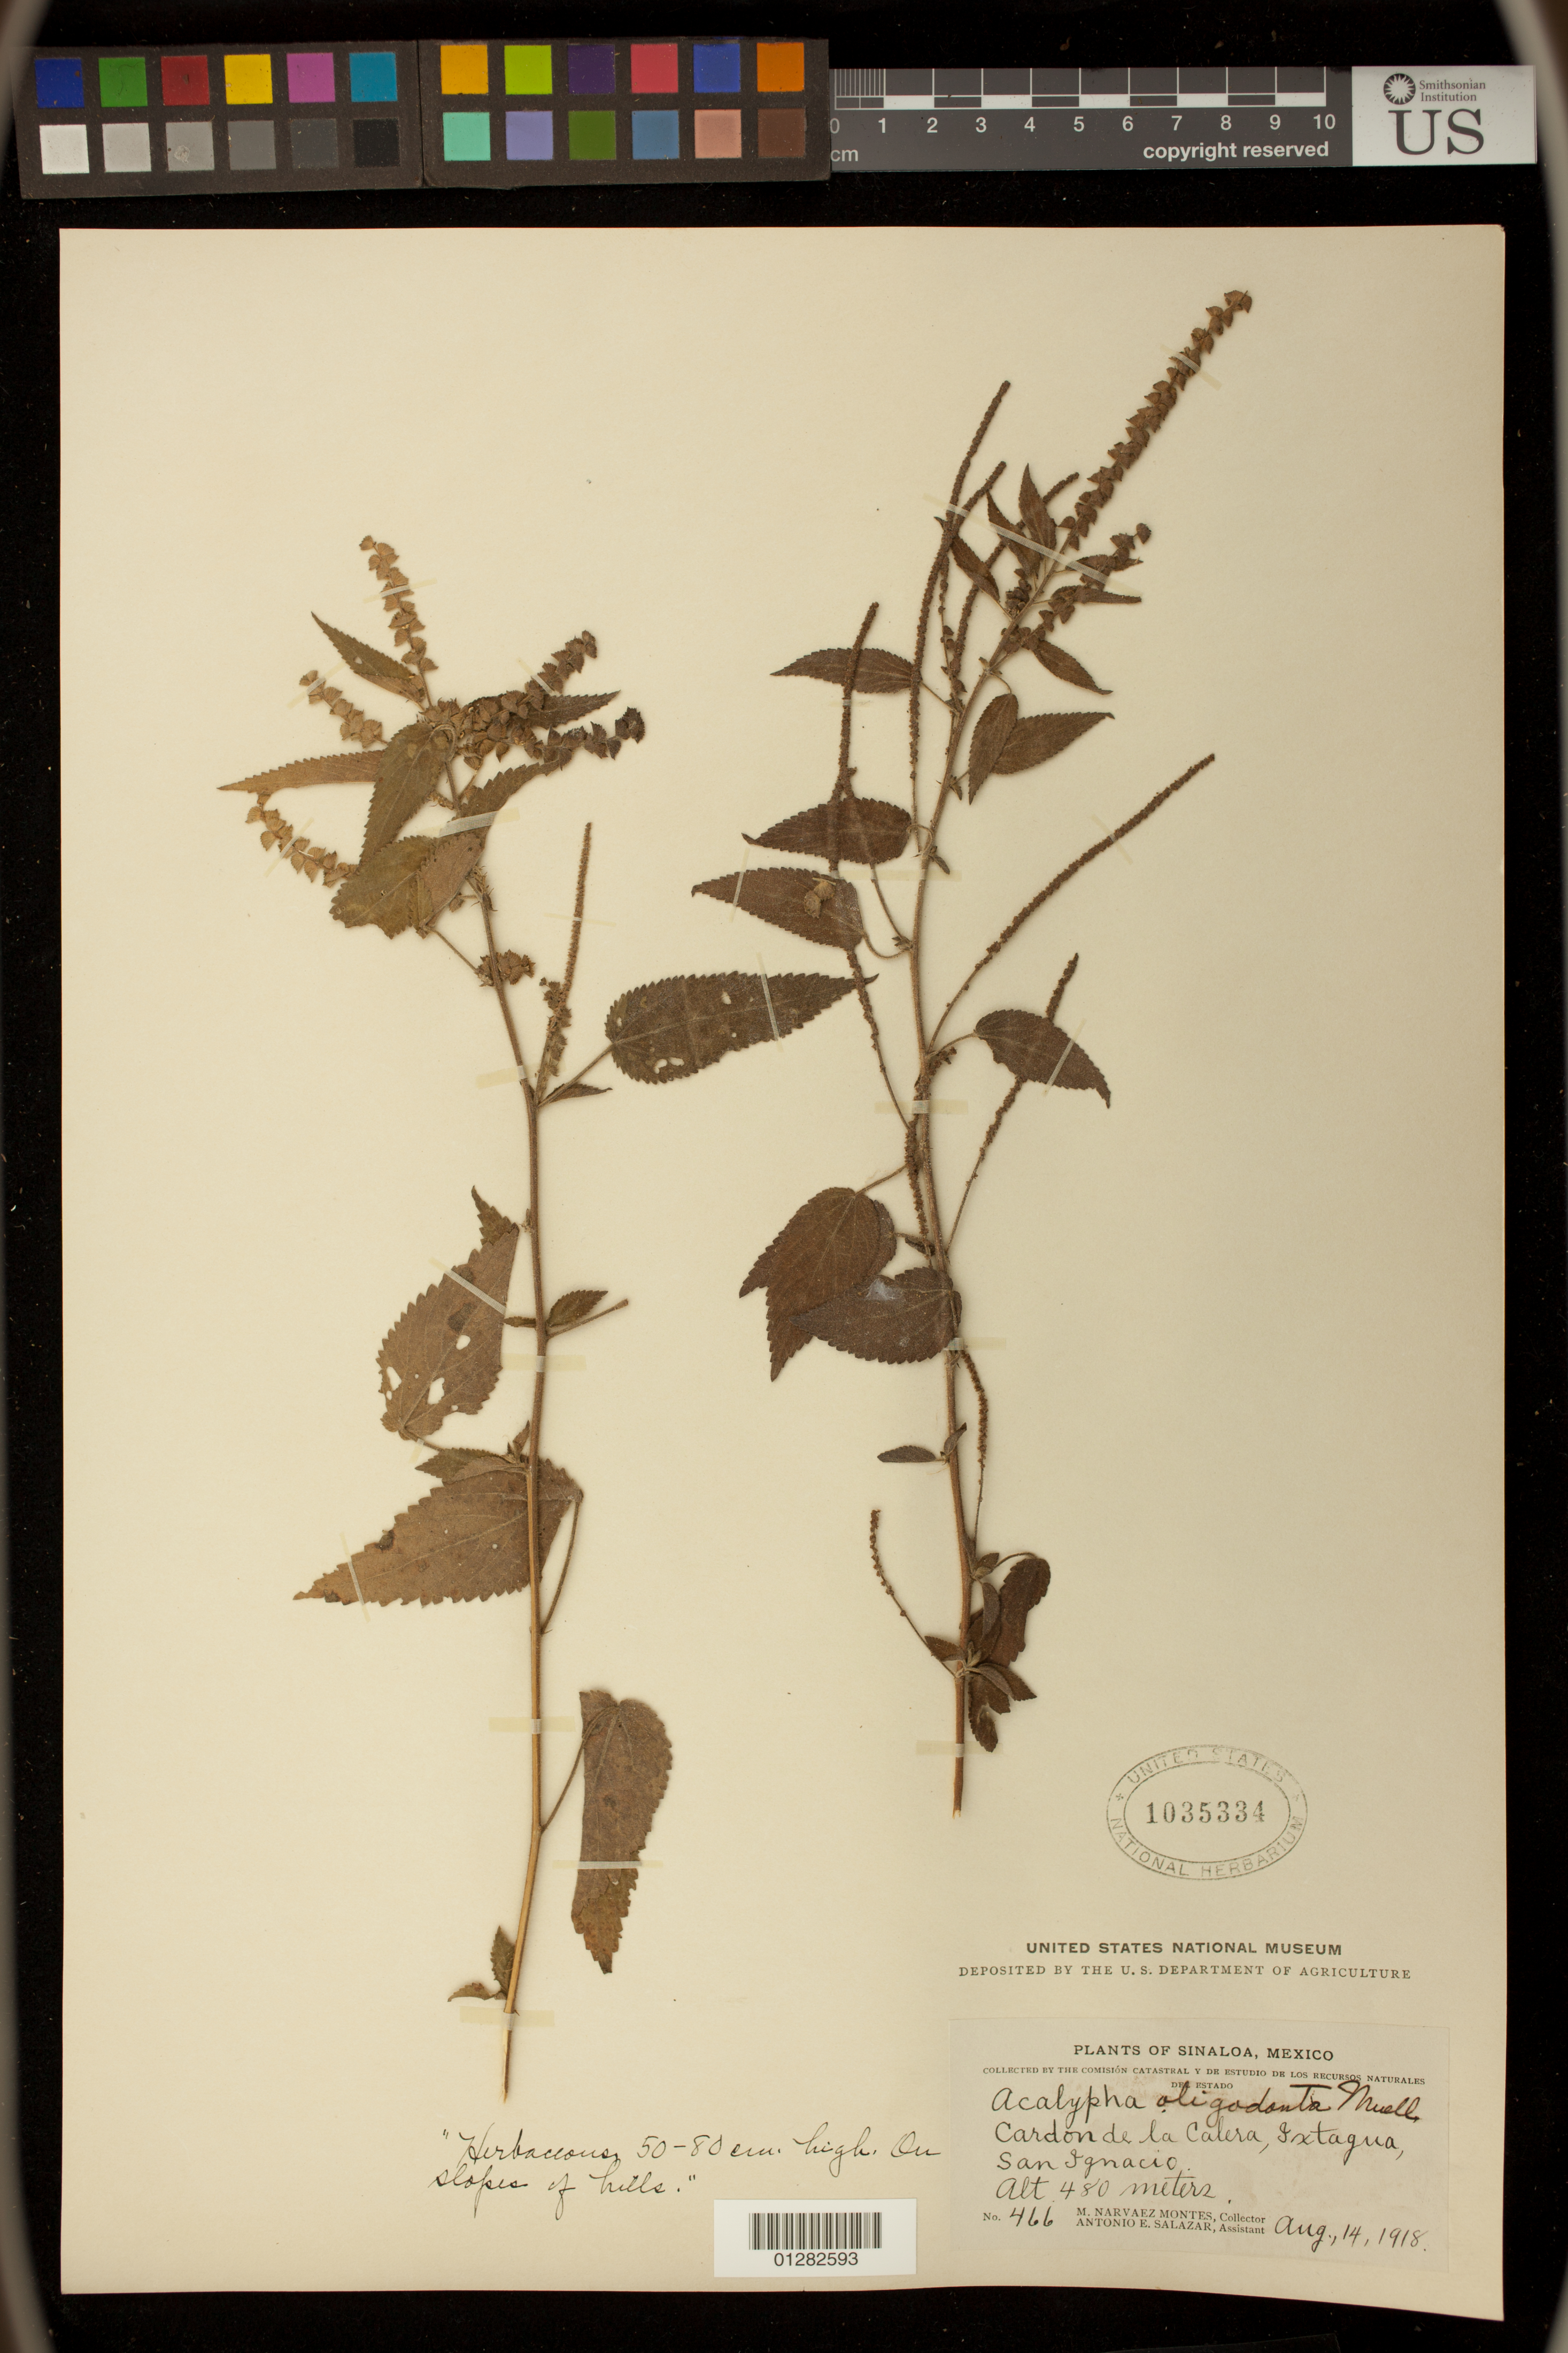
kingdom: Plantae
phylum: Tracheophyta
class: Magnoliopsida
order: Malpighiales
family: Euphorbiaceae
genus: Acalypha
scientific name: Acalypha subviscida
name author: S. Watson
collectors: R. S. Ferris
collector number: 466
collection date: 1918-08-14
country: Mexico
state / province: Sinaloa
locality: Cardon de la Calera, Ixtagua, San Ignacio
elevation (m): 480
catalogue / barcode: US 1035334